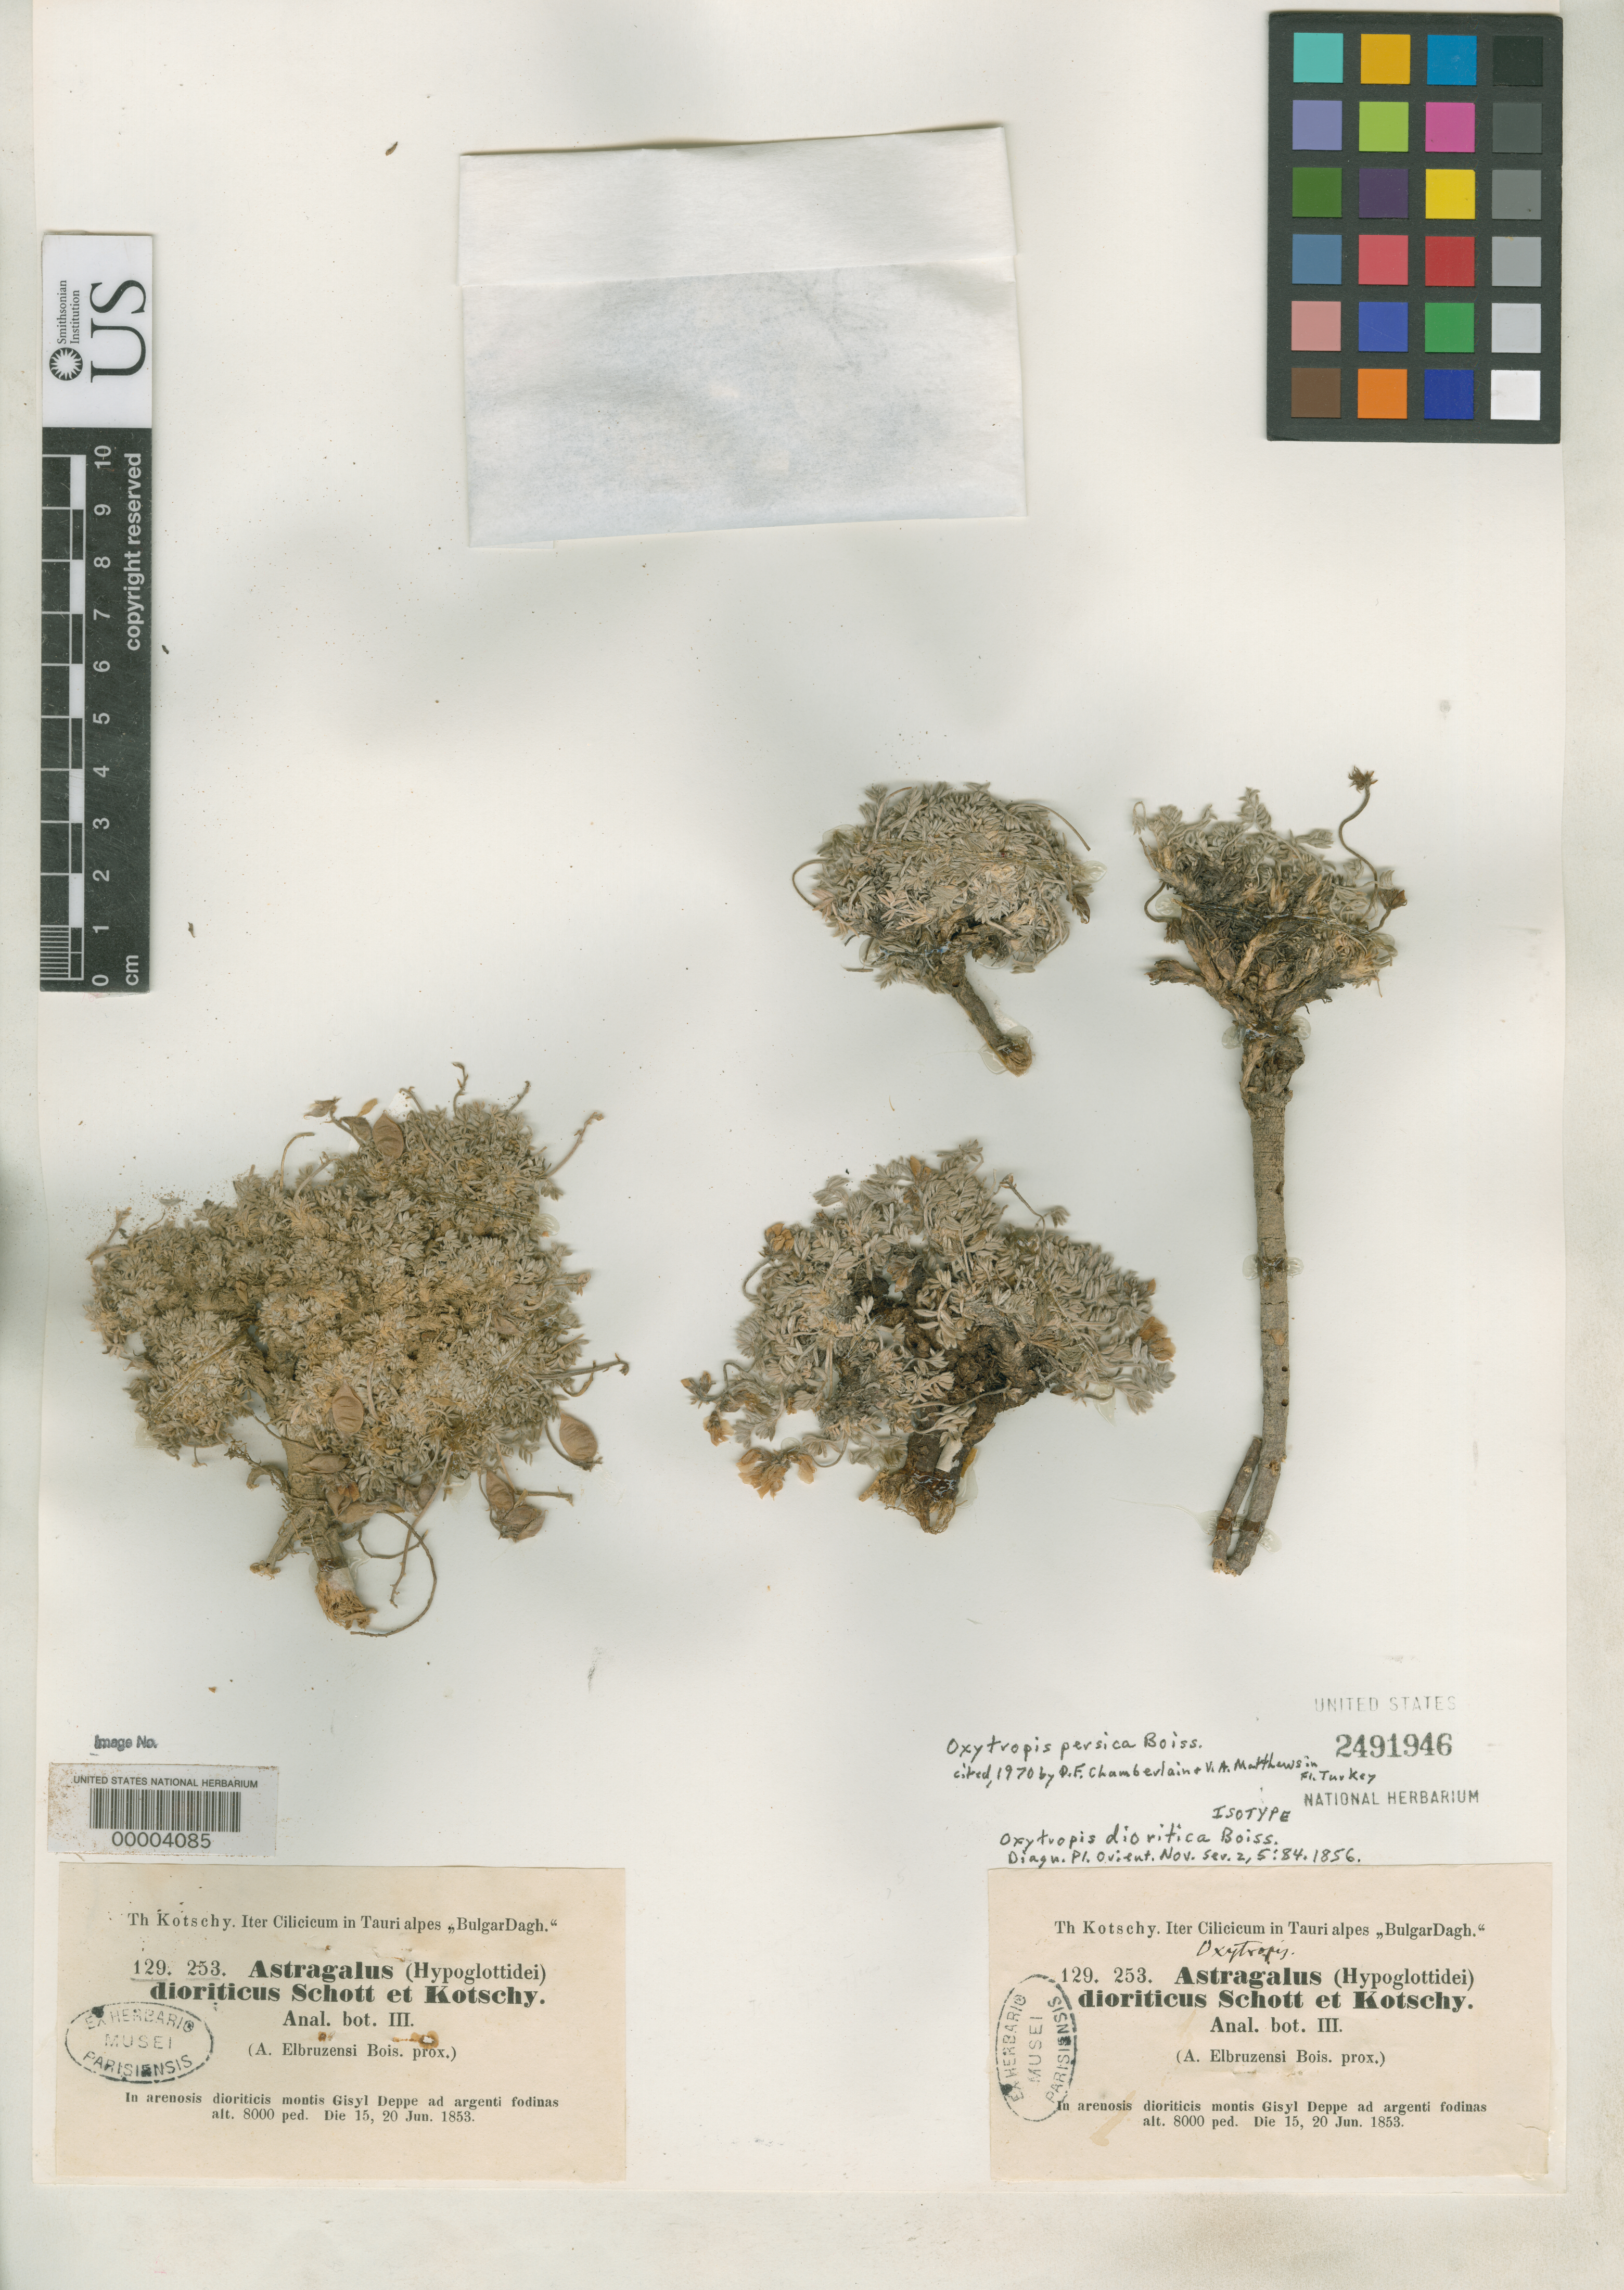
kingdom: Plantae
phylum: Tracheophyta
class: Magnoliopsida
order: Fabales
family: Fabaceae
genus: Oxytropis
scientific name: Oxytropis dioritica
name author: Boiss.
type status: Isosyntype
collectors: K. G. Kotschy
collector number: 129, 253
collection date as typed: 15 Jun 1853 to 20 Jun 1853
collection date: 1853-06-15/1853-06-20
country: Turkey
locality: Iter Cilicicum in Tauri Alpes Bulgar Dagh, in arenosos dioriticis montis Gisyl Deppe ad argenti fodinas.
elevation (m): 2438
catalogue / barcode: US 2491946